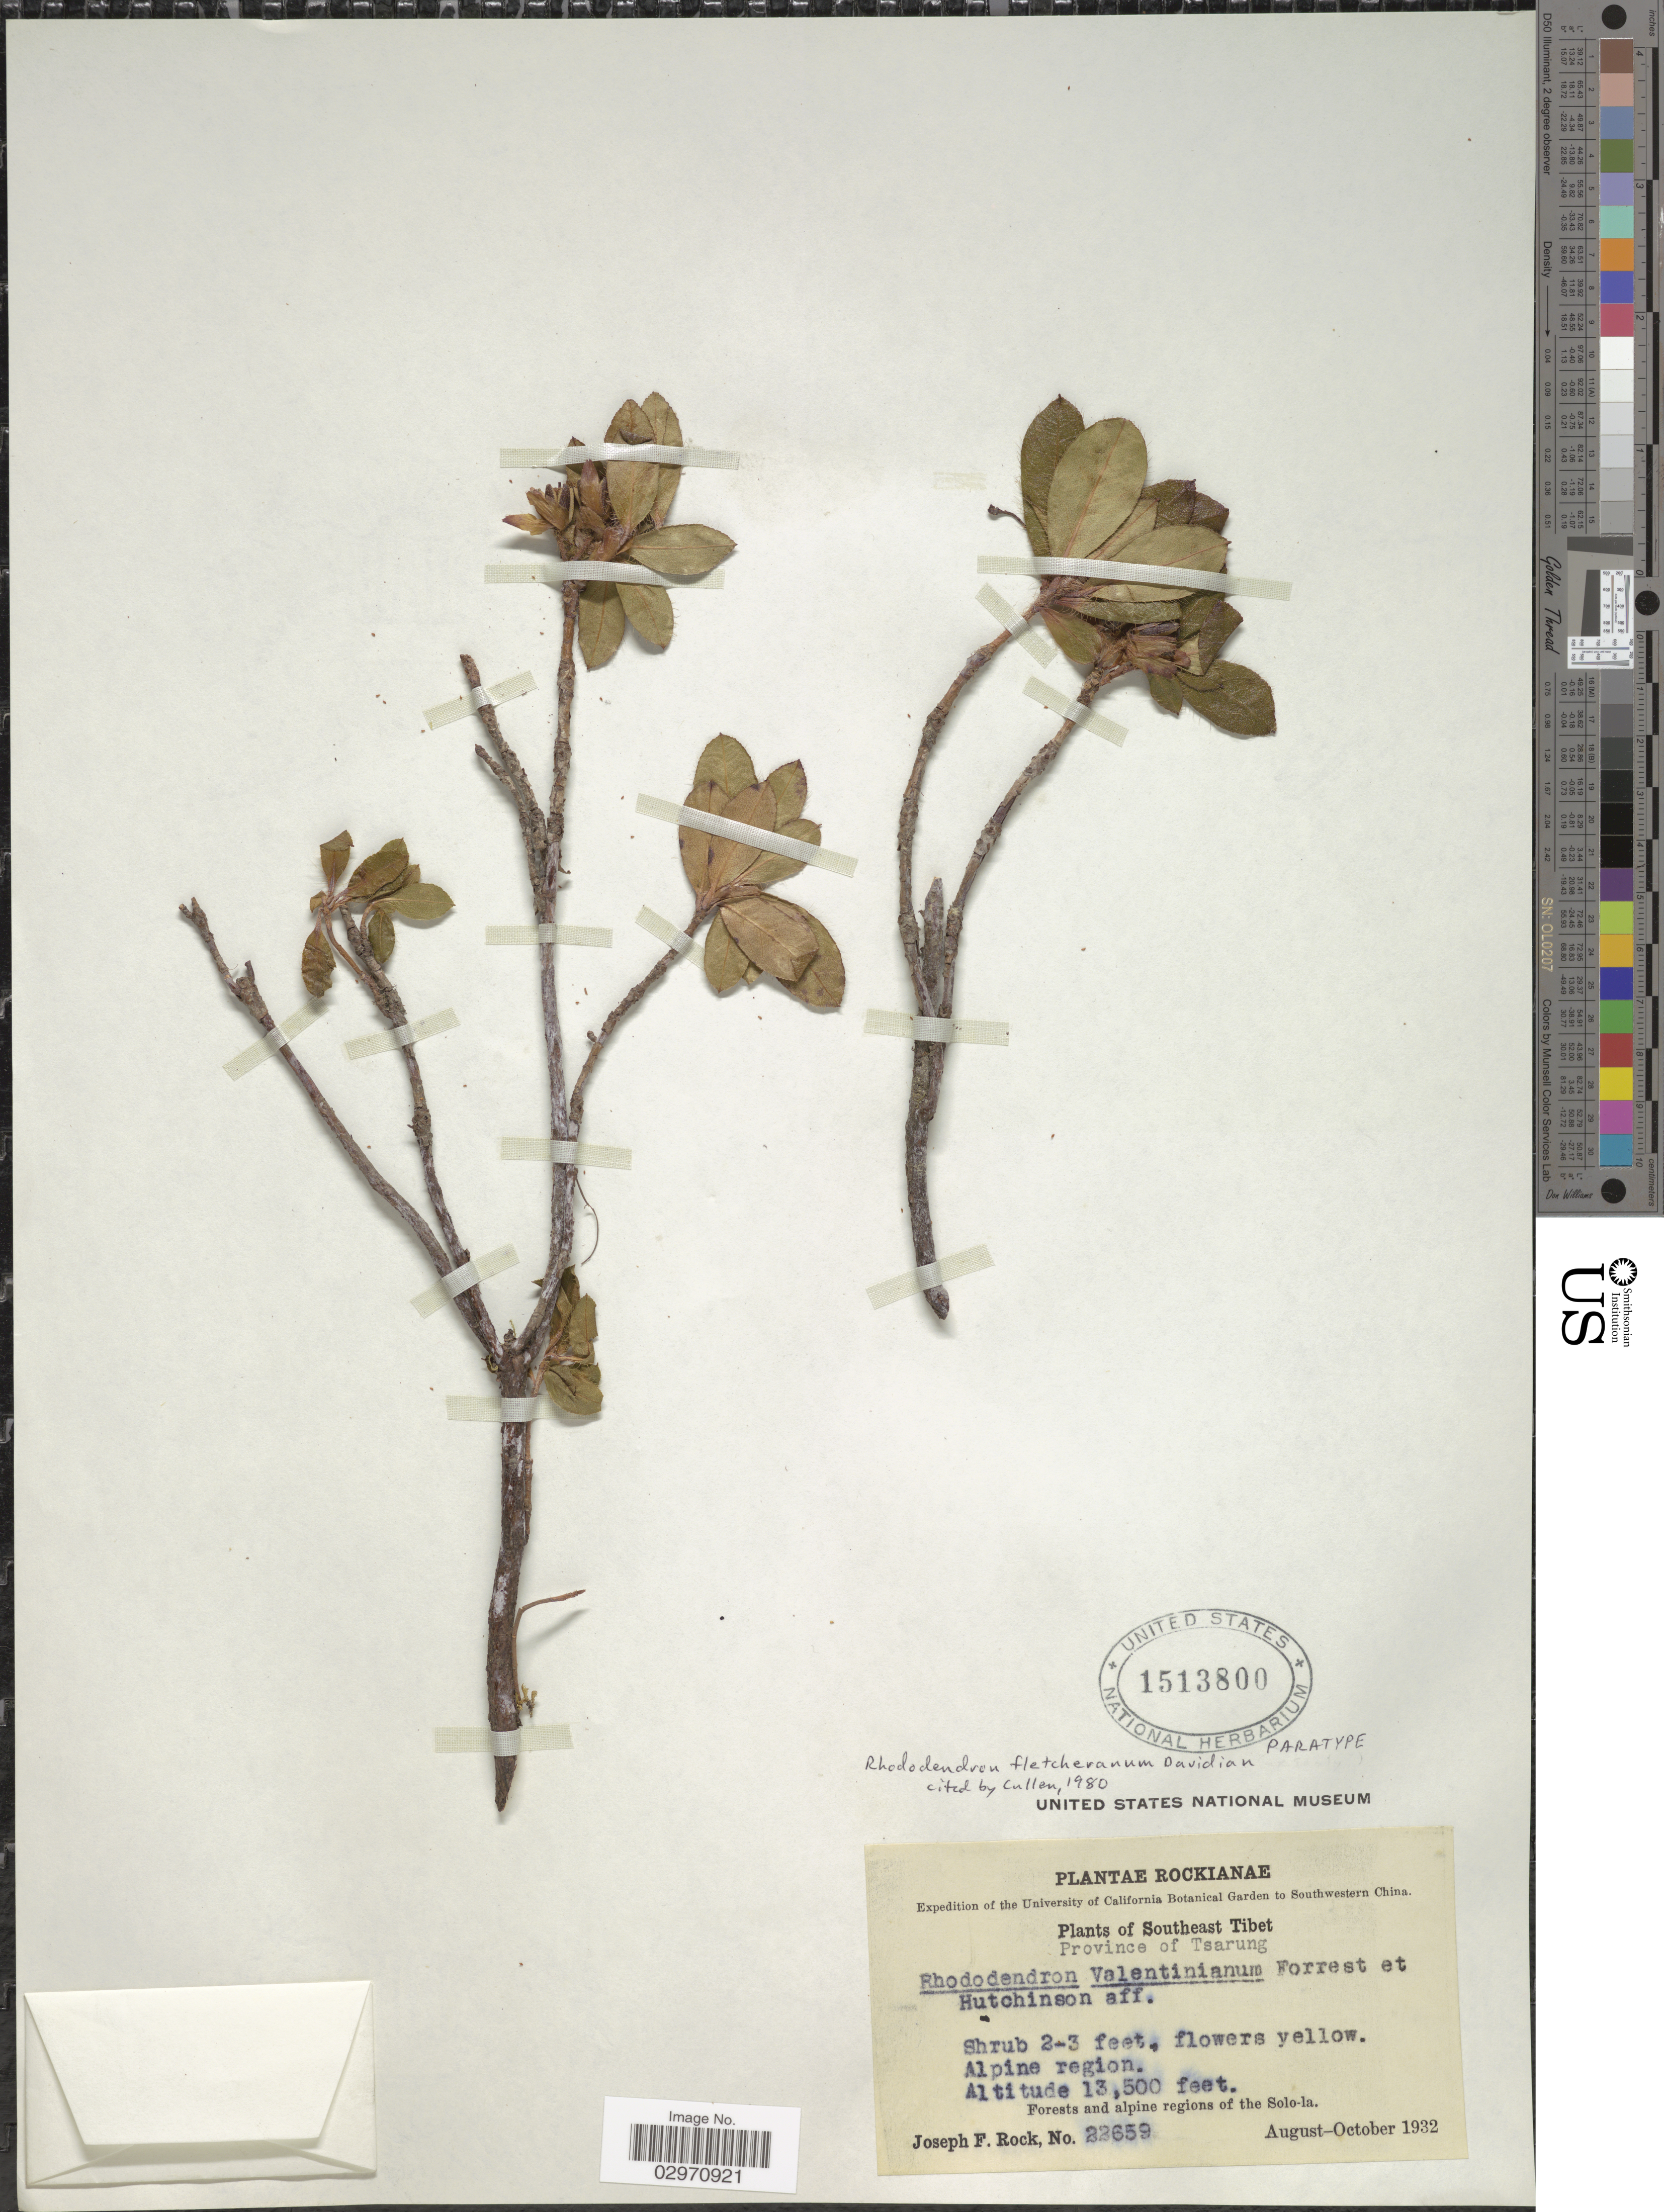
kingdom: Plantae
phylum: Tracheophyta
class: Magnoliopsida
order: Ericales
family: Ericaceae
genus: Rhododendron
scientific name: Rhododendron fletcheranum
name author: Davidian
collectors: J. F. Rock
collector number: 22659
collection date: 1932-08/1932-10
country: China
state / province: Xizang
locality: Southeast Tibet. Province of Tsarung. Alpine region. Forests and alpine regions of the Solo-la. Southwestern China.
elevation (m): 4115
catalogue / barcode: US 1513800